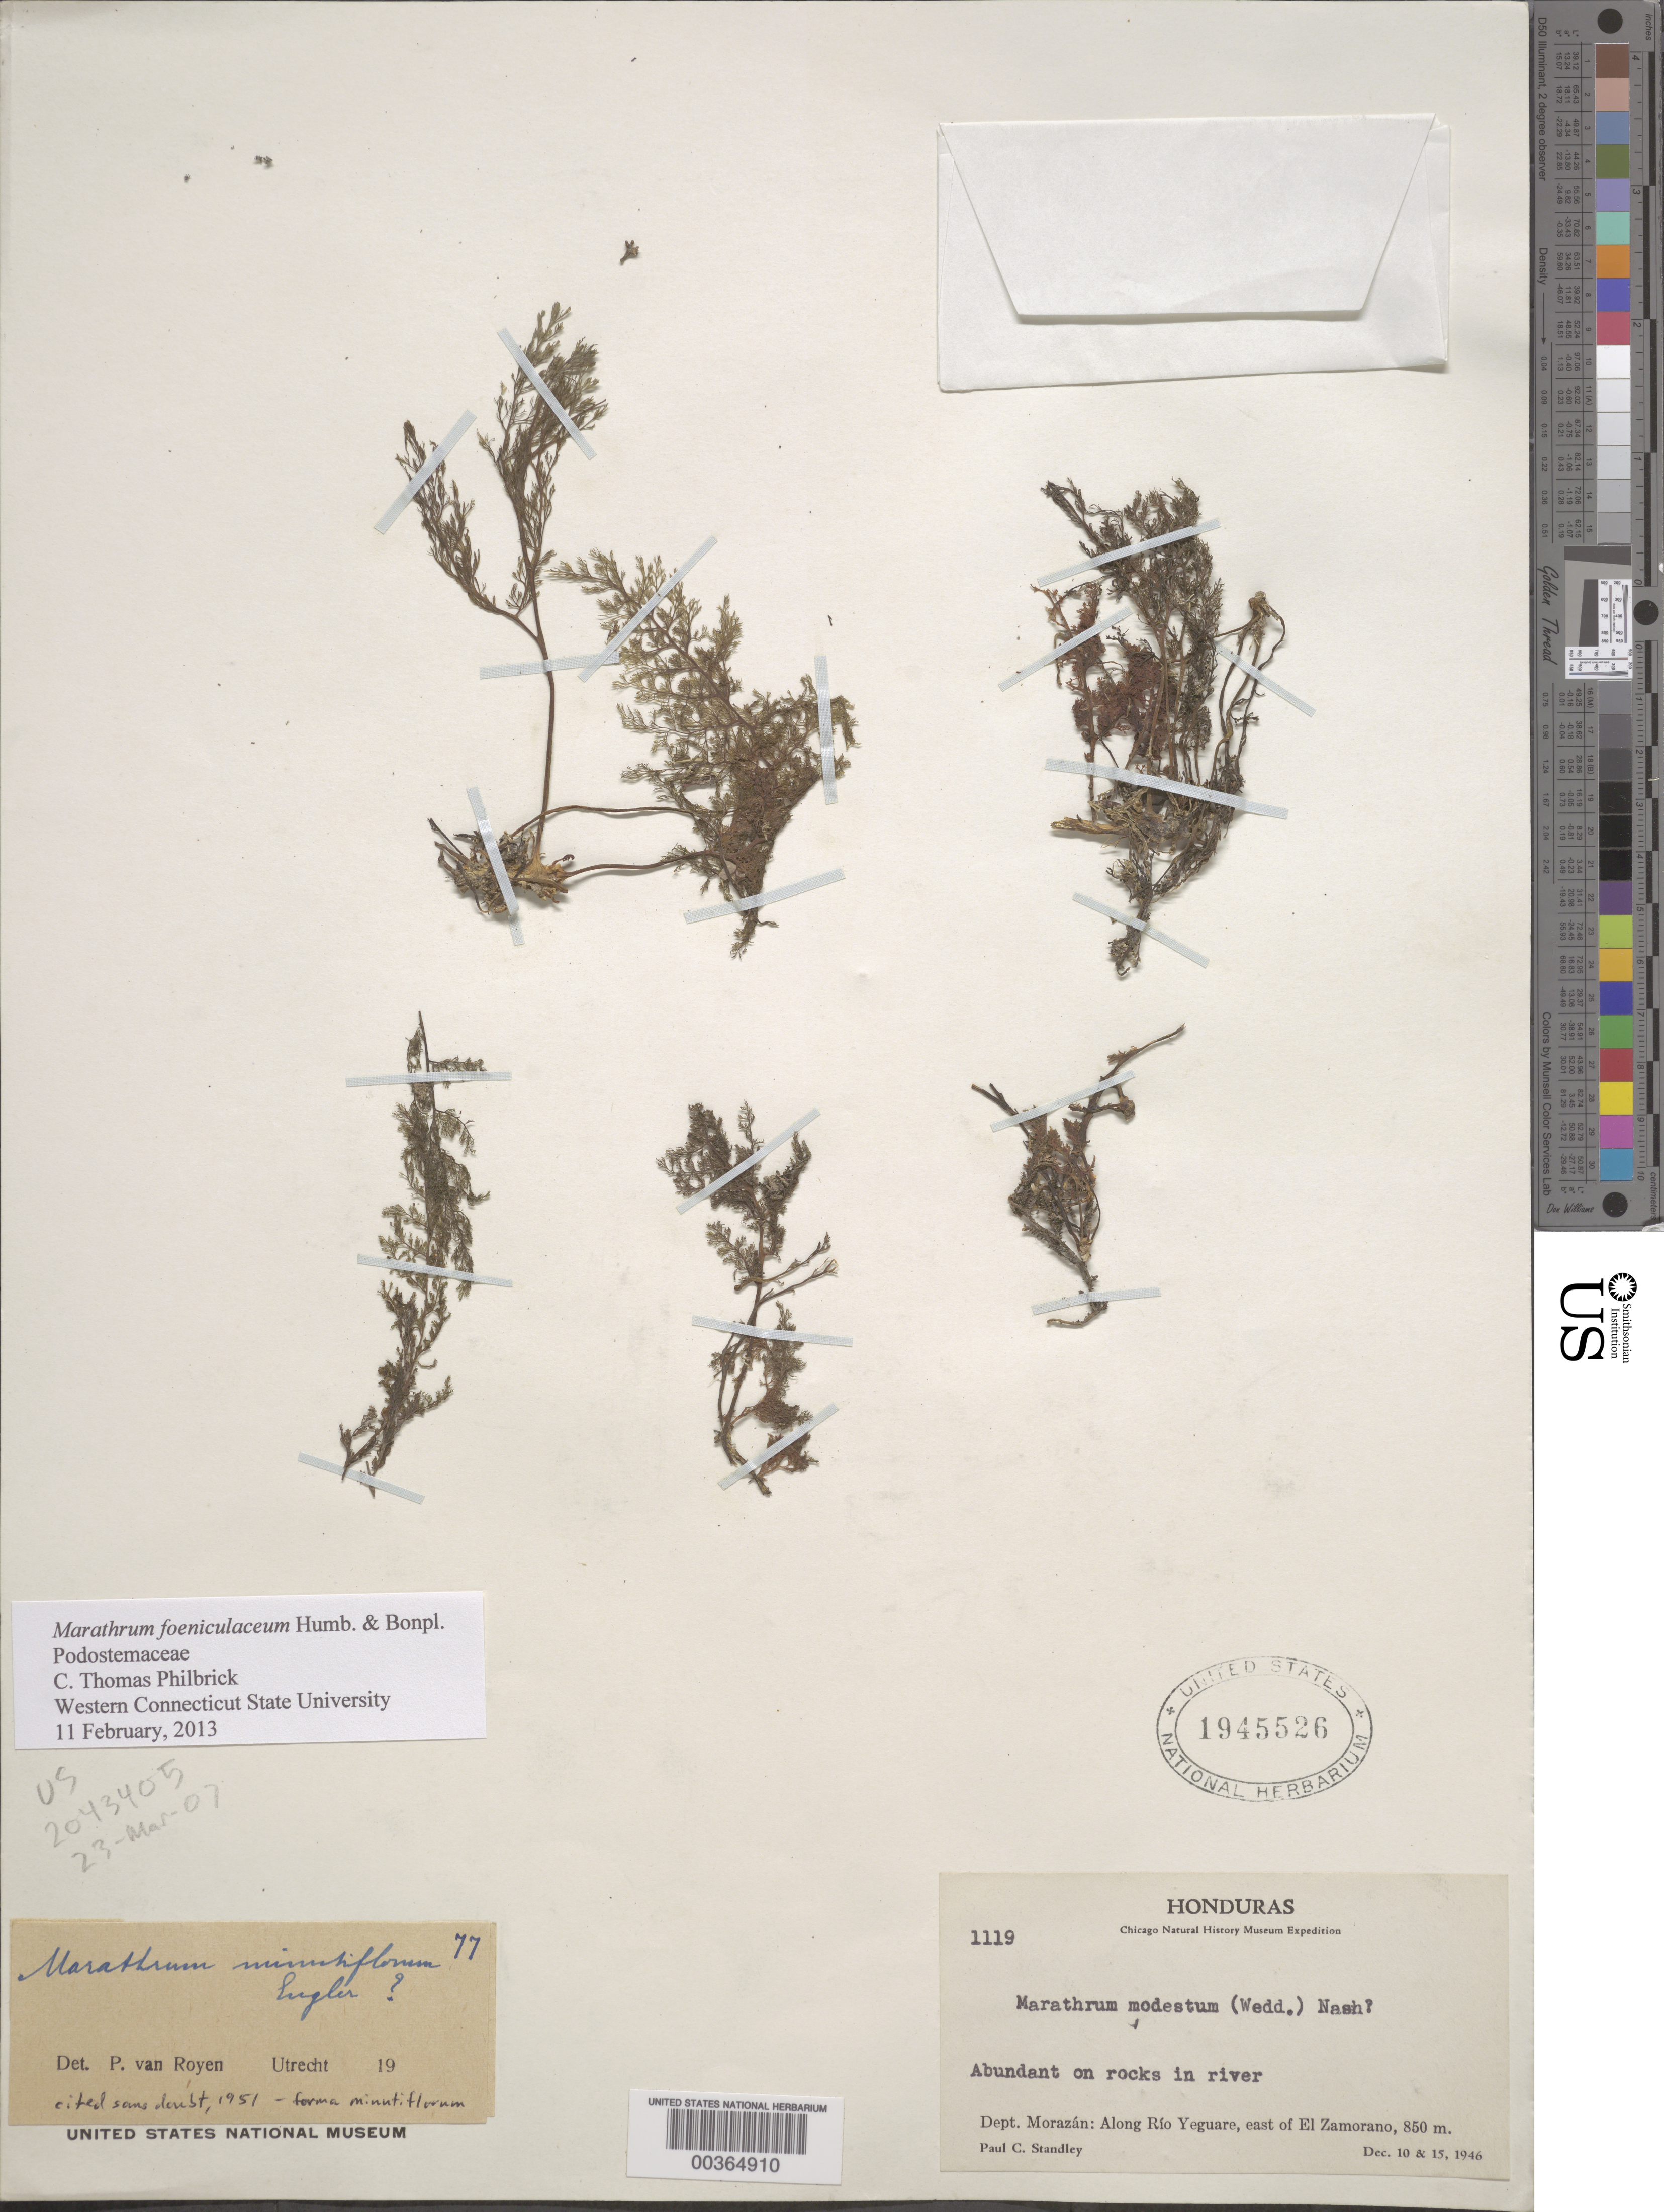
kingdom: Plantae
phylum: Tracheophyta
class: Magnoliopsida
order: Malpighiales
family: Podostemaceae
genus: Marathrum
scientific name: Marathrum foeniculaceum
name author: Bonpl.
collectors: P. C. Standley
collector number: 1119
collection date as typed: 10 Dec 1946 and 15 Dec 1946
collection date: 1946-12-10,1946-12-15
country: Honduras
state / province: Fco. Morazán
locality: Along río Yeguare, E of El Zamorano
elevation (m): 850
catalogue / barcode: US 1945526